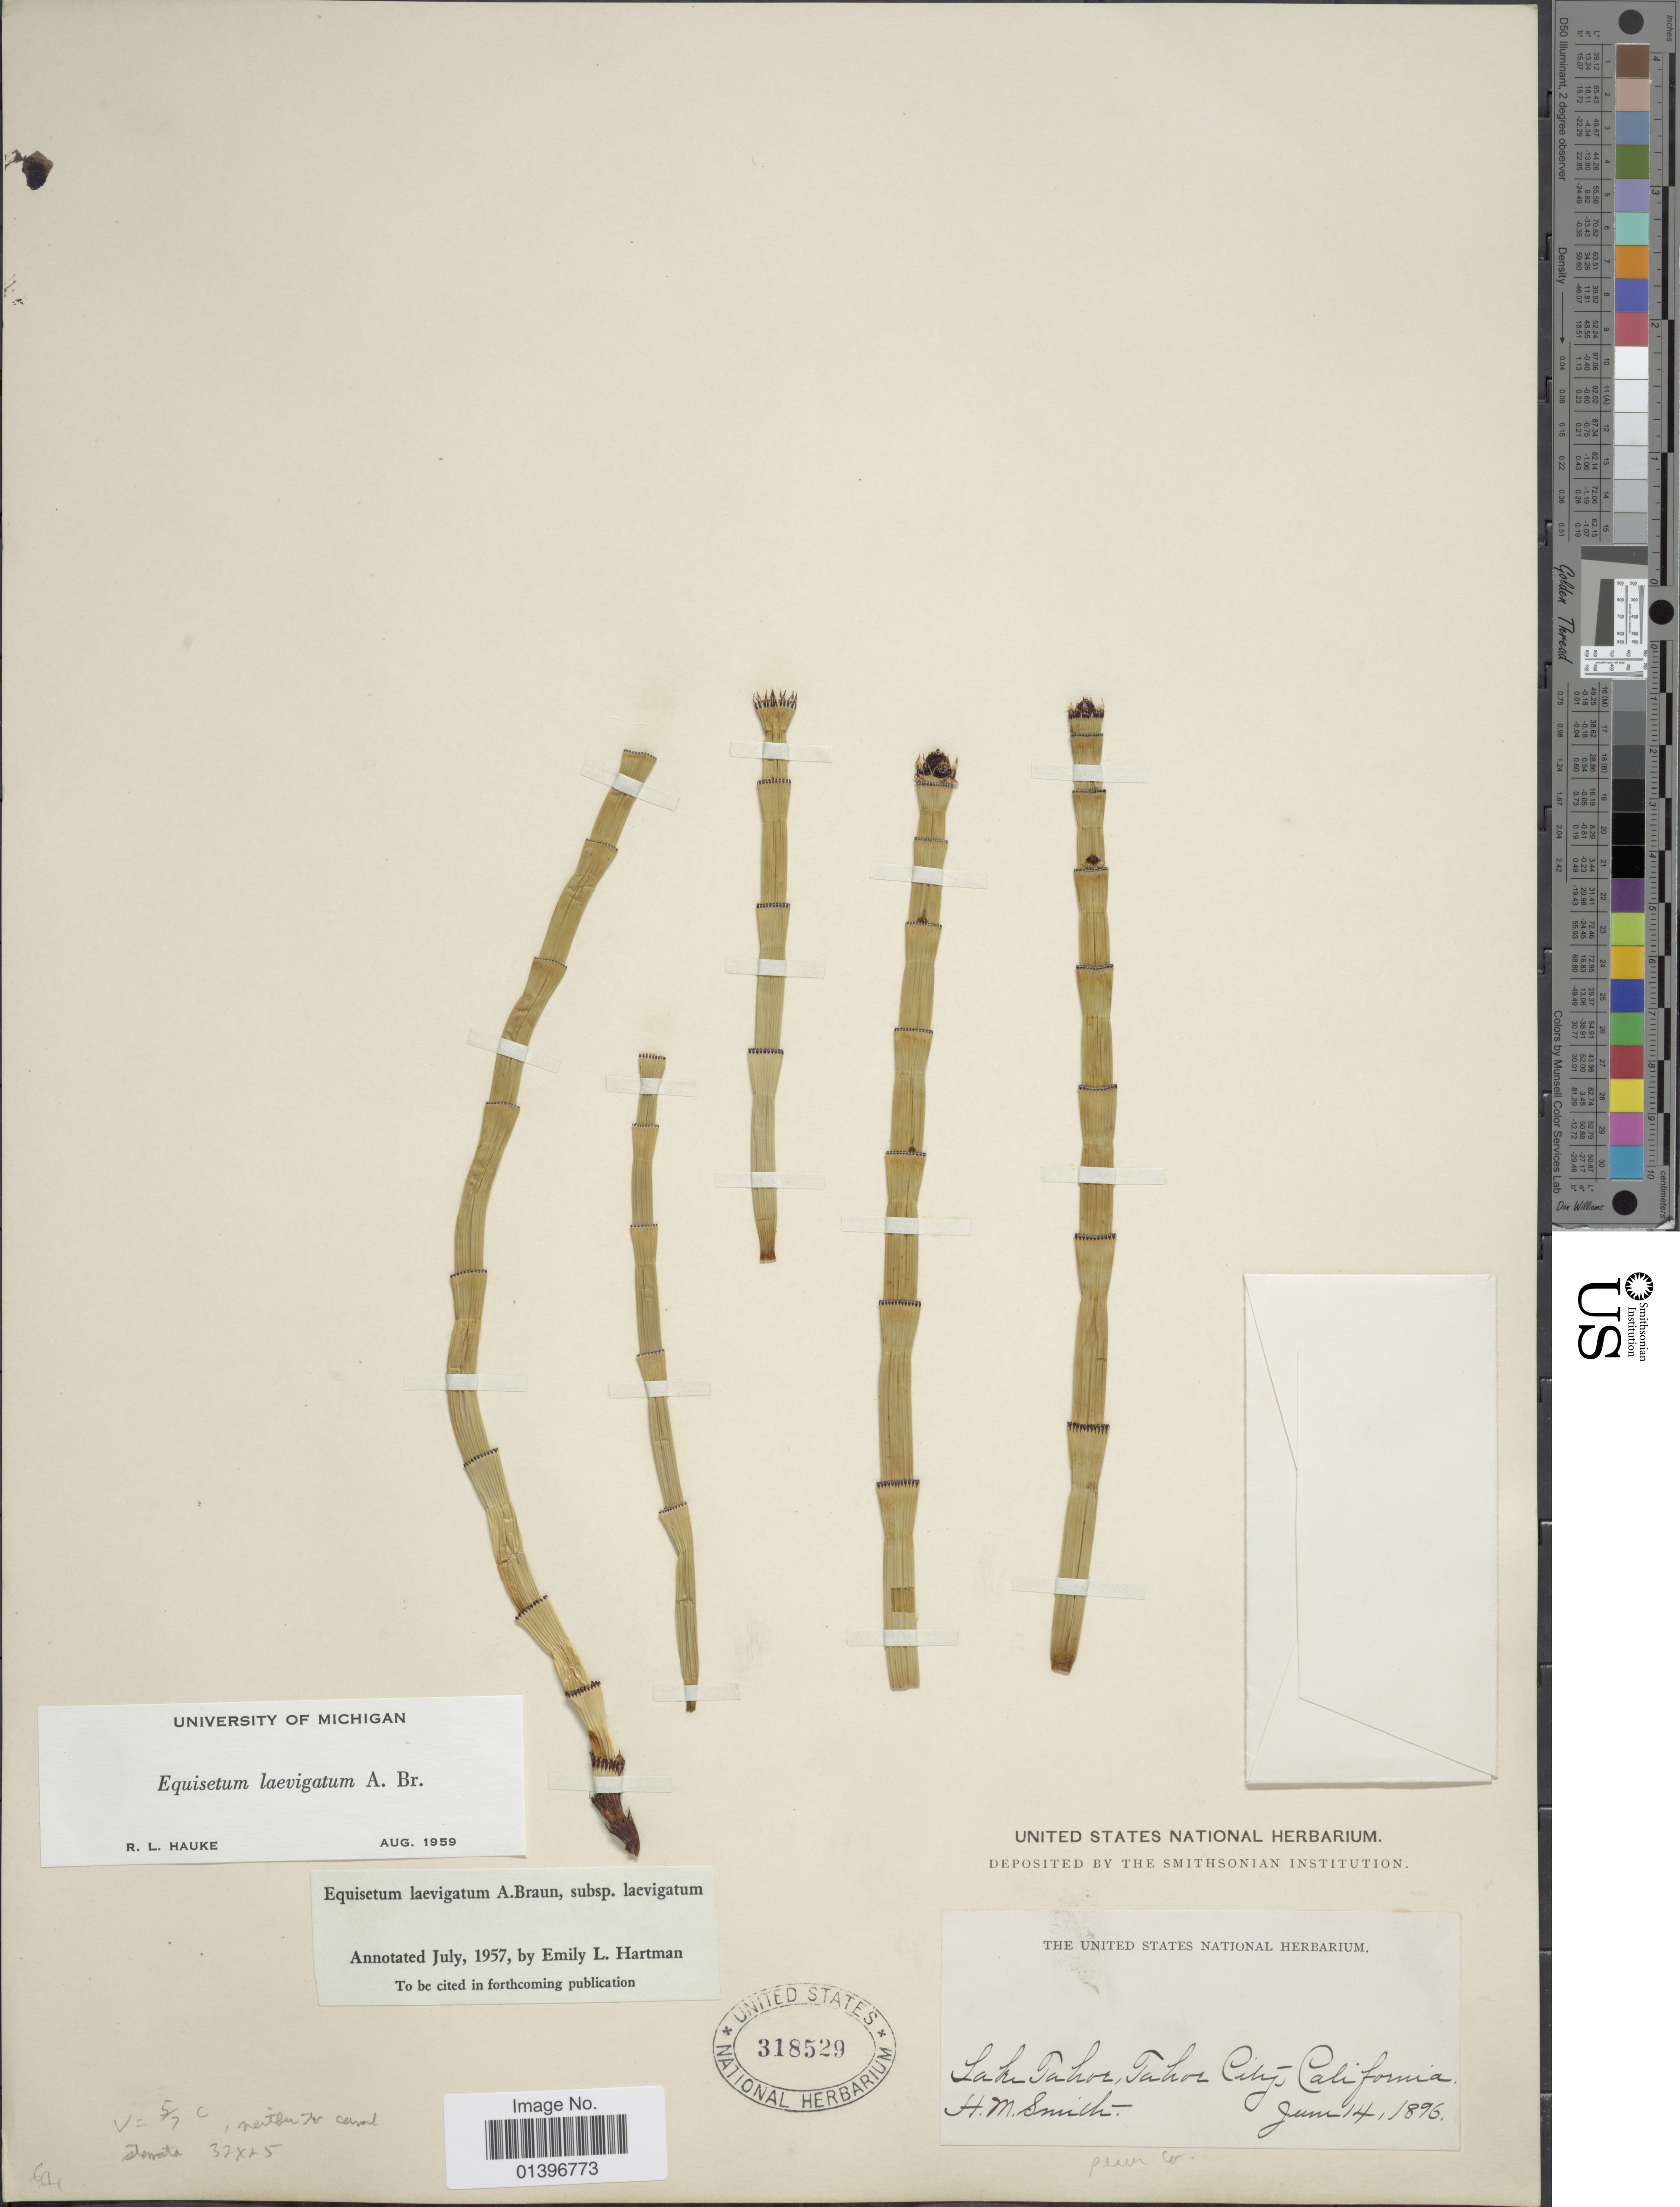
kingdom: Plantae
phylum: Tracheophyta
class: Polypodiopsida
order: Equisetales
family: Equisetaceae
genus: Equisetum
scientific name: Equisetum laevigatum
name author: A. Braun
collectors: H. M. Smith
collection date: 1896-06-14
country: United States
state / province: California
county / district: Placer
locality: Lake Tahoe.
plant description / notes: Corrected "Lake Tahoe, Tahoe City, Pearcer Co." to "Lake Tahoe". Filled Placer into County field, and Tahoe City into City/Town field.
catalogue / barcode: US 318529